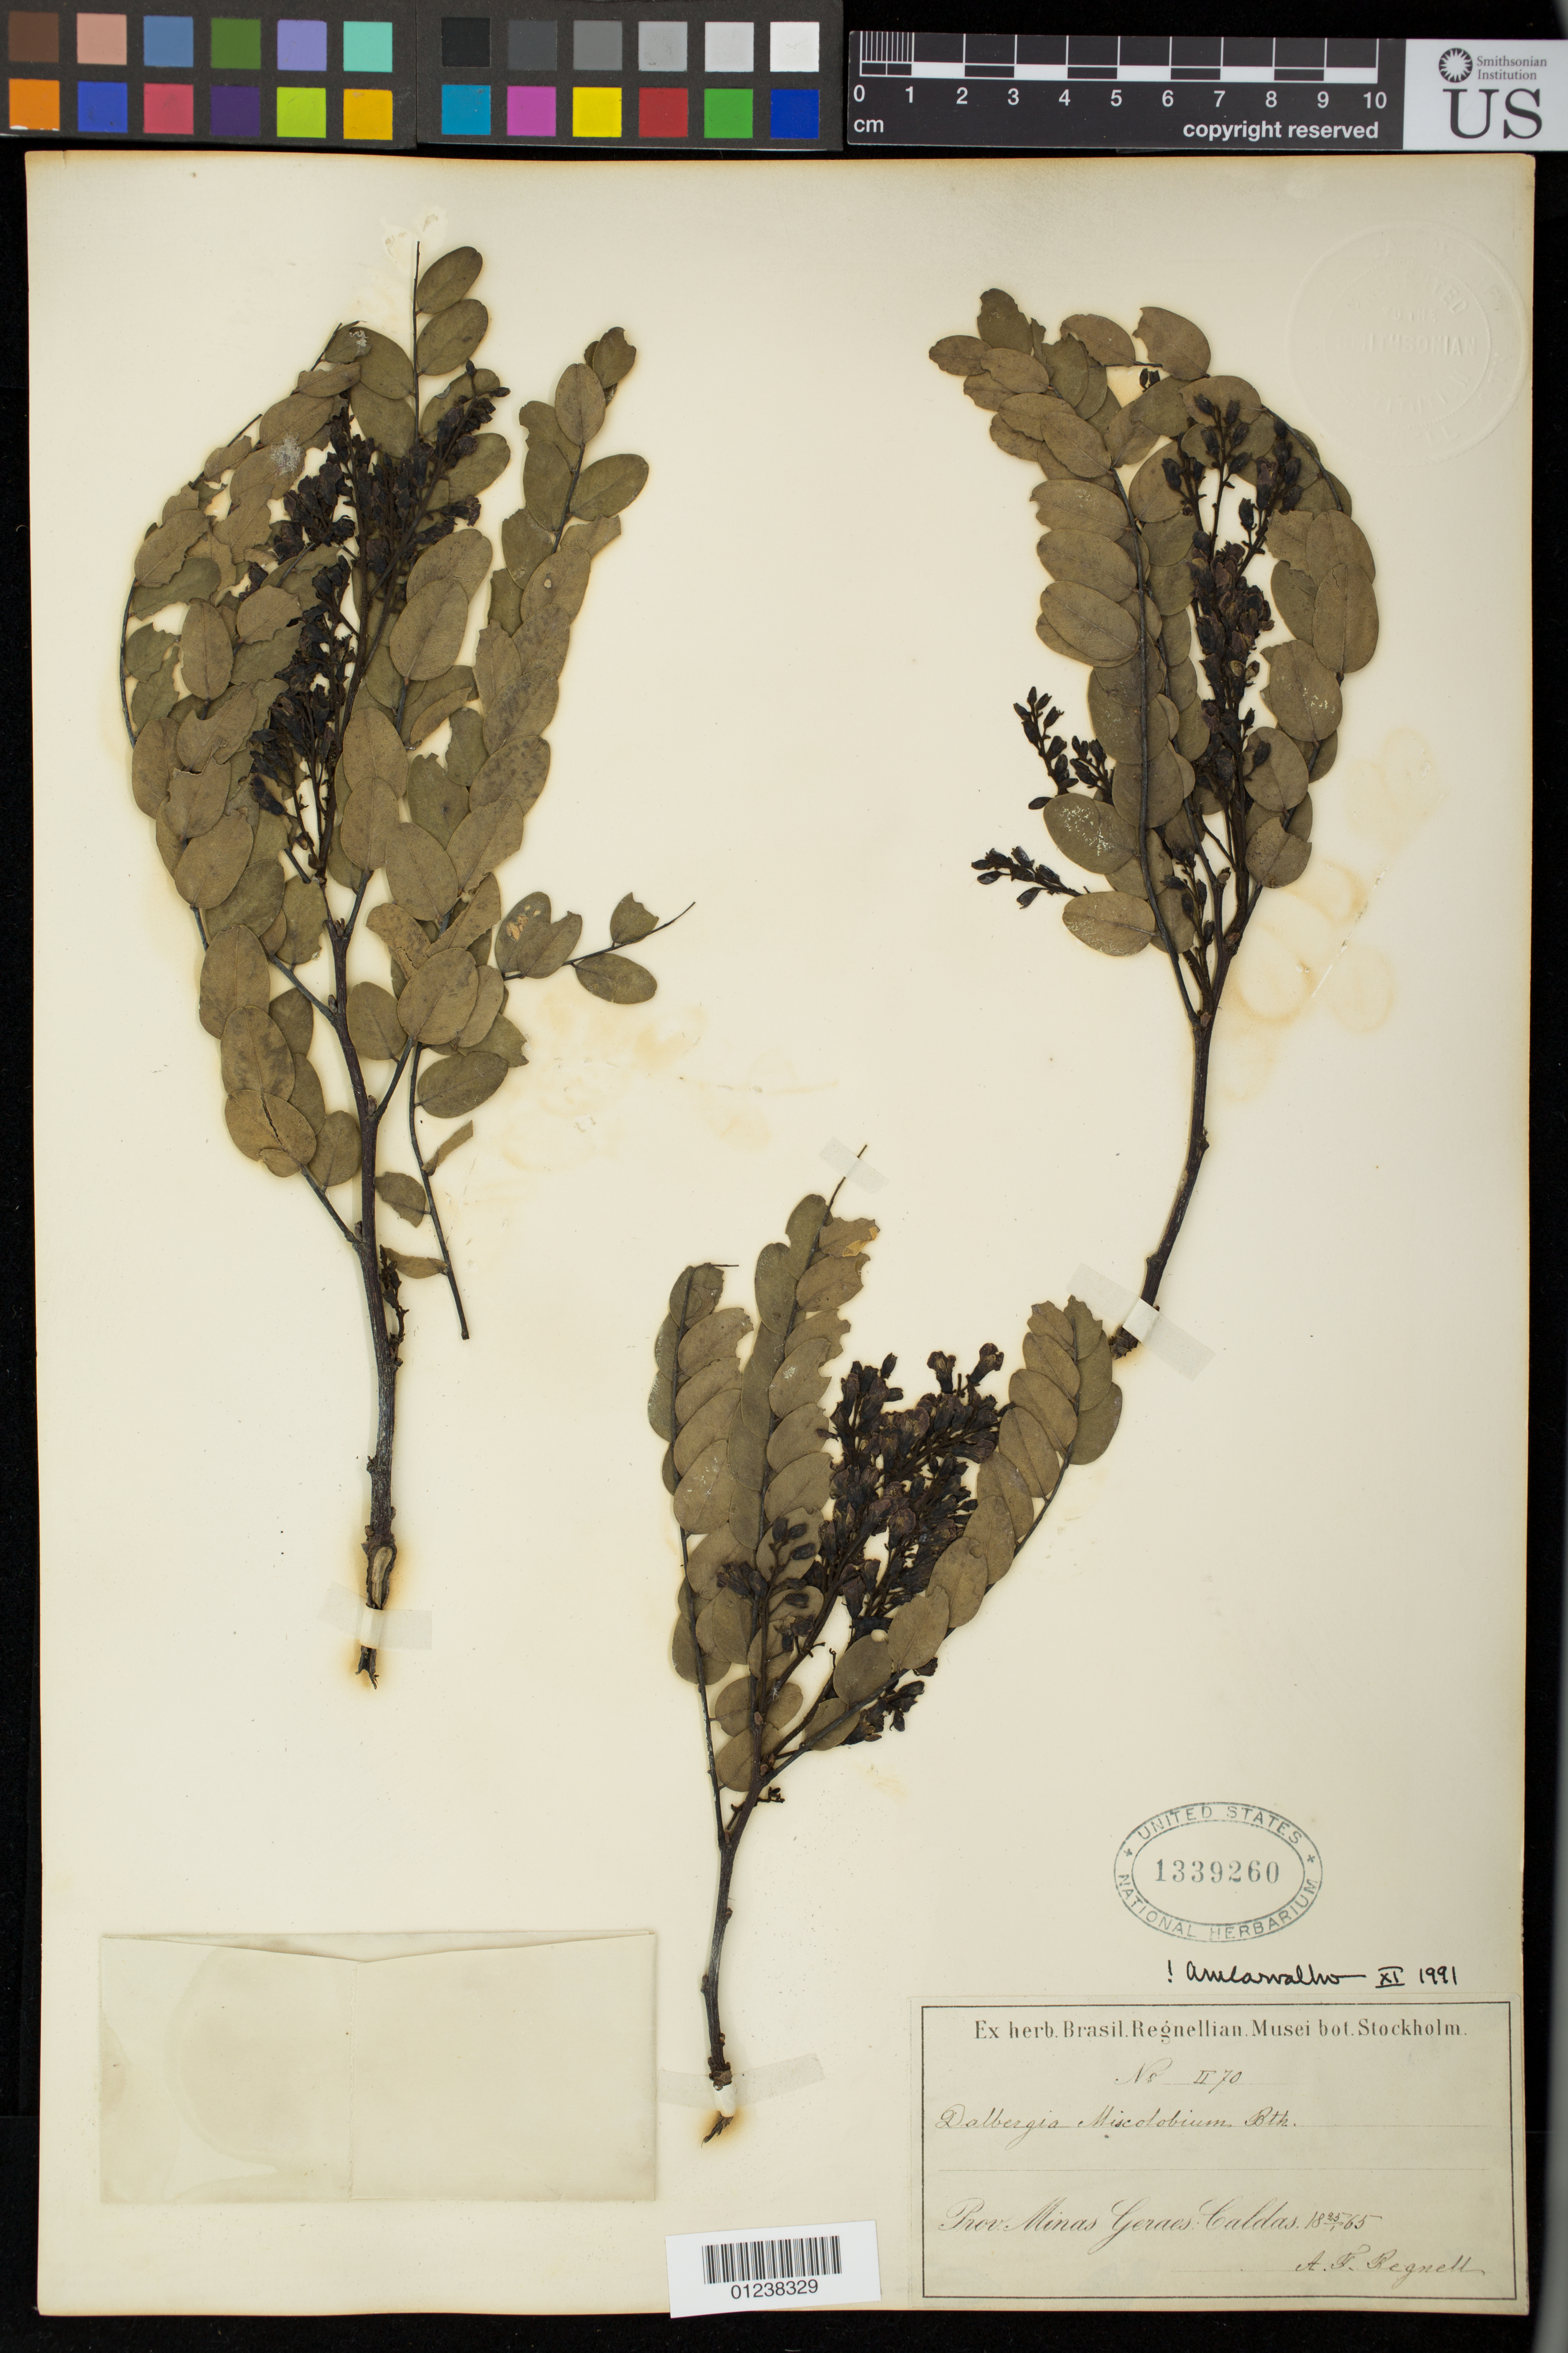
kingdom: Plantae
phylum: Tracheophyta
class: Magnoliopsida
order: Fabales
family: Fabaceae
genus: Dalbergia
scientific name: Dalbergia miscolobium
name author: Benth.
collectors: A. F. Regnell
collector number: II 70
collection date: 1865-01-25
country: Brazil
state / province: Minas Gerais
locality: Caldas.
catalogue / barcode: US 1339260